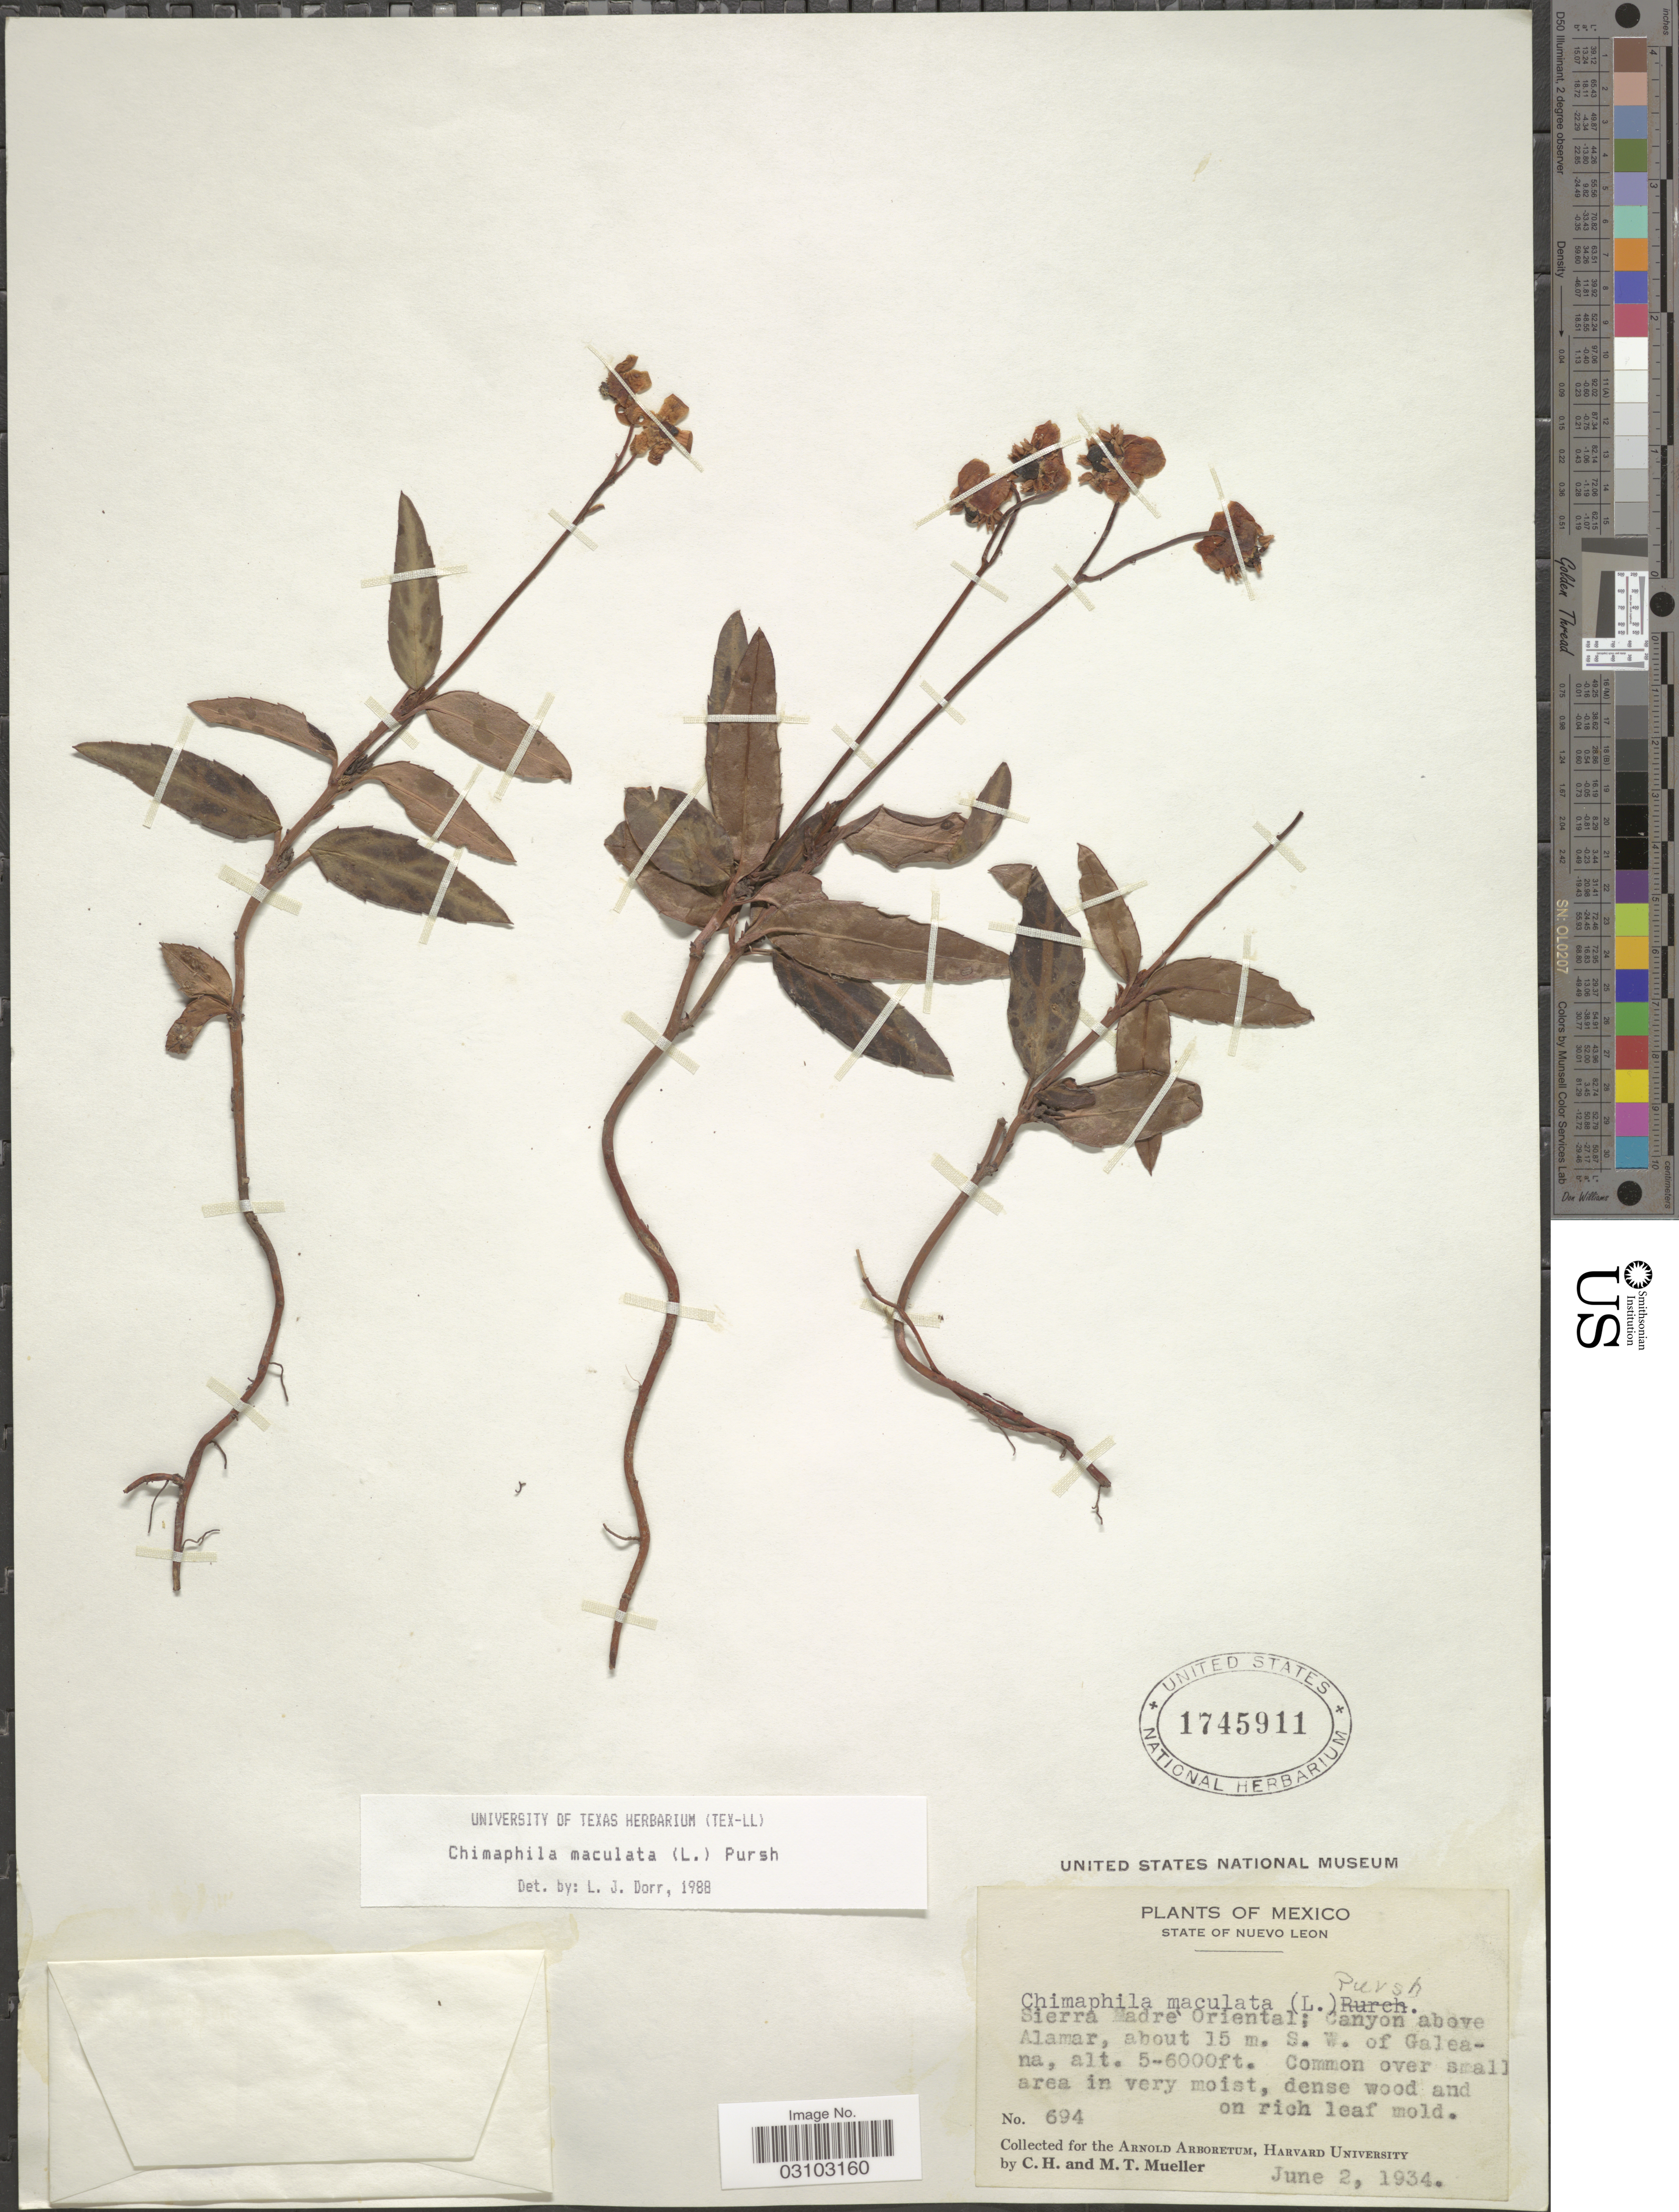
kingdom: Plantae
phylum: Tracheophyta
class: Magnoliopsida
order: Ericales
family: Ericaceae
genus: Chimaphila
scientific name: Chimaphila maculata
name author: (L.) Pursh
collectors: C. H. Mueller & M. Mueller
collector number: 694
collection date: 1934-06-02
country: Mexico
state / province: Nuevo León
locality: Sierra Madre Oriental: Canyon above Alamar, about 15 m. S.W. of Galeana.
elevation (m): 1524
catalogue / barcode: US 1745911